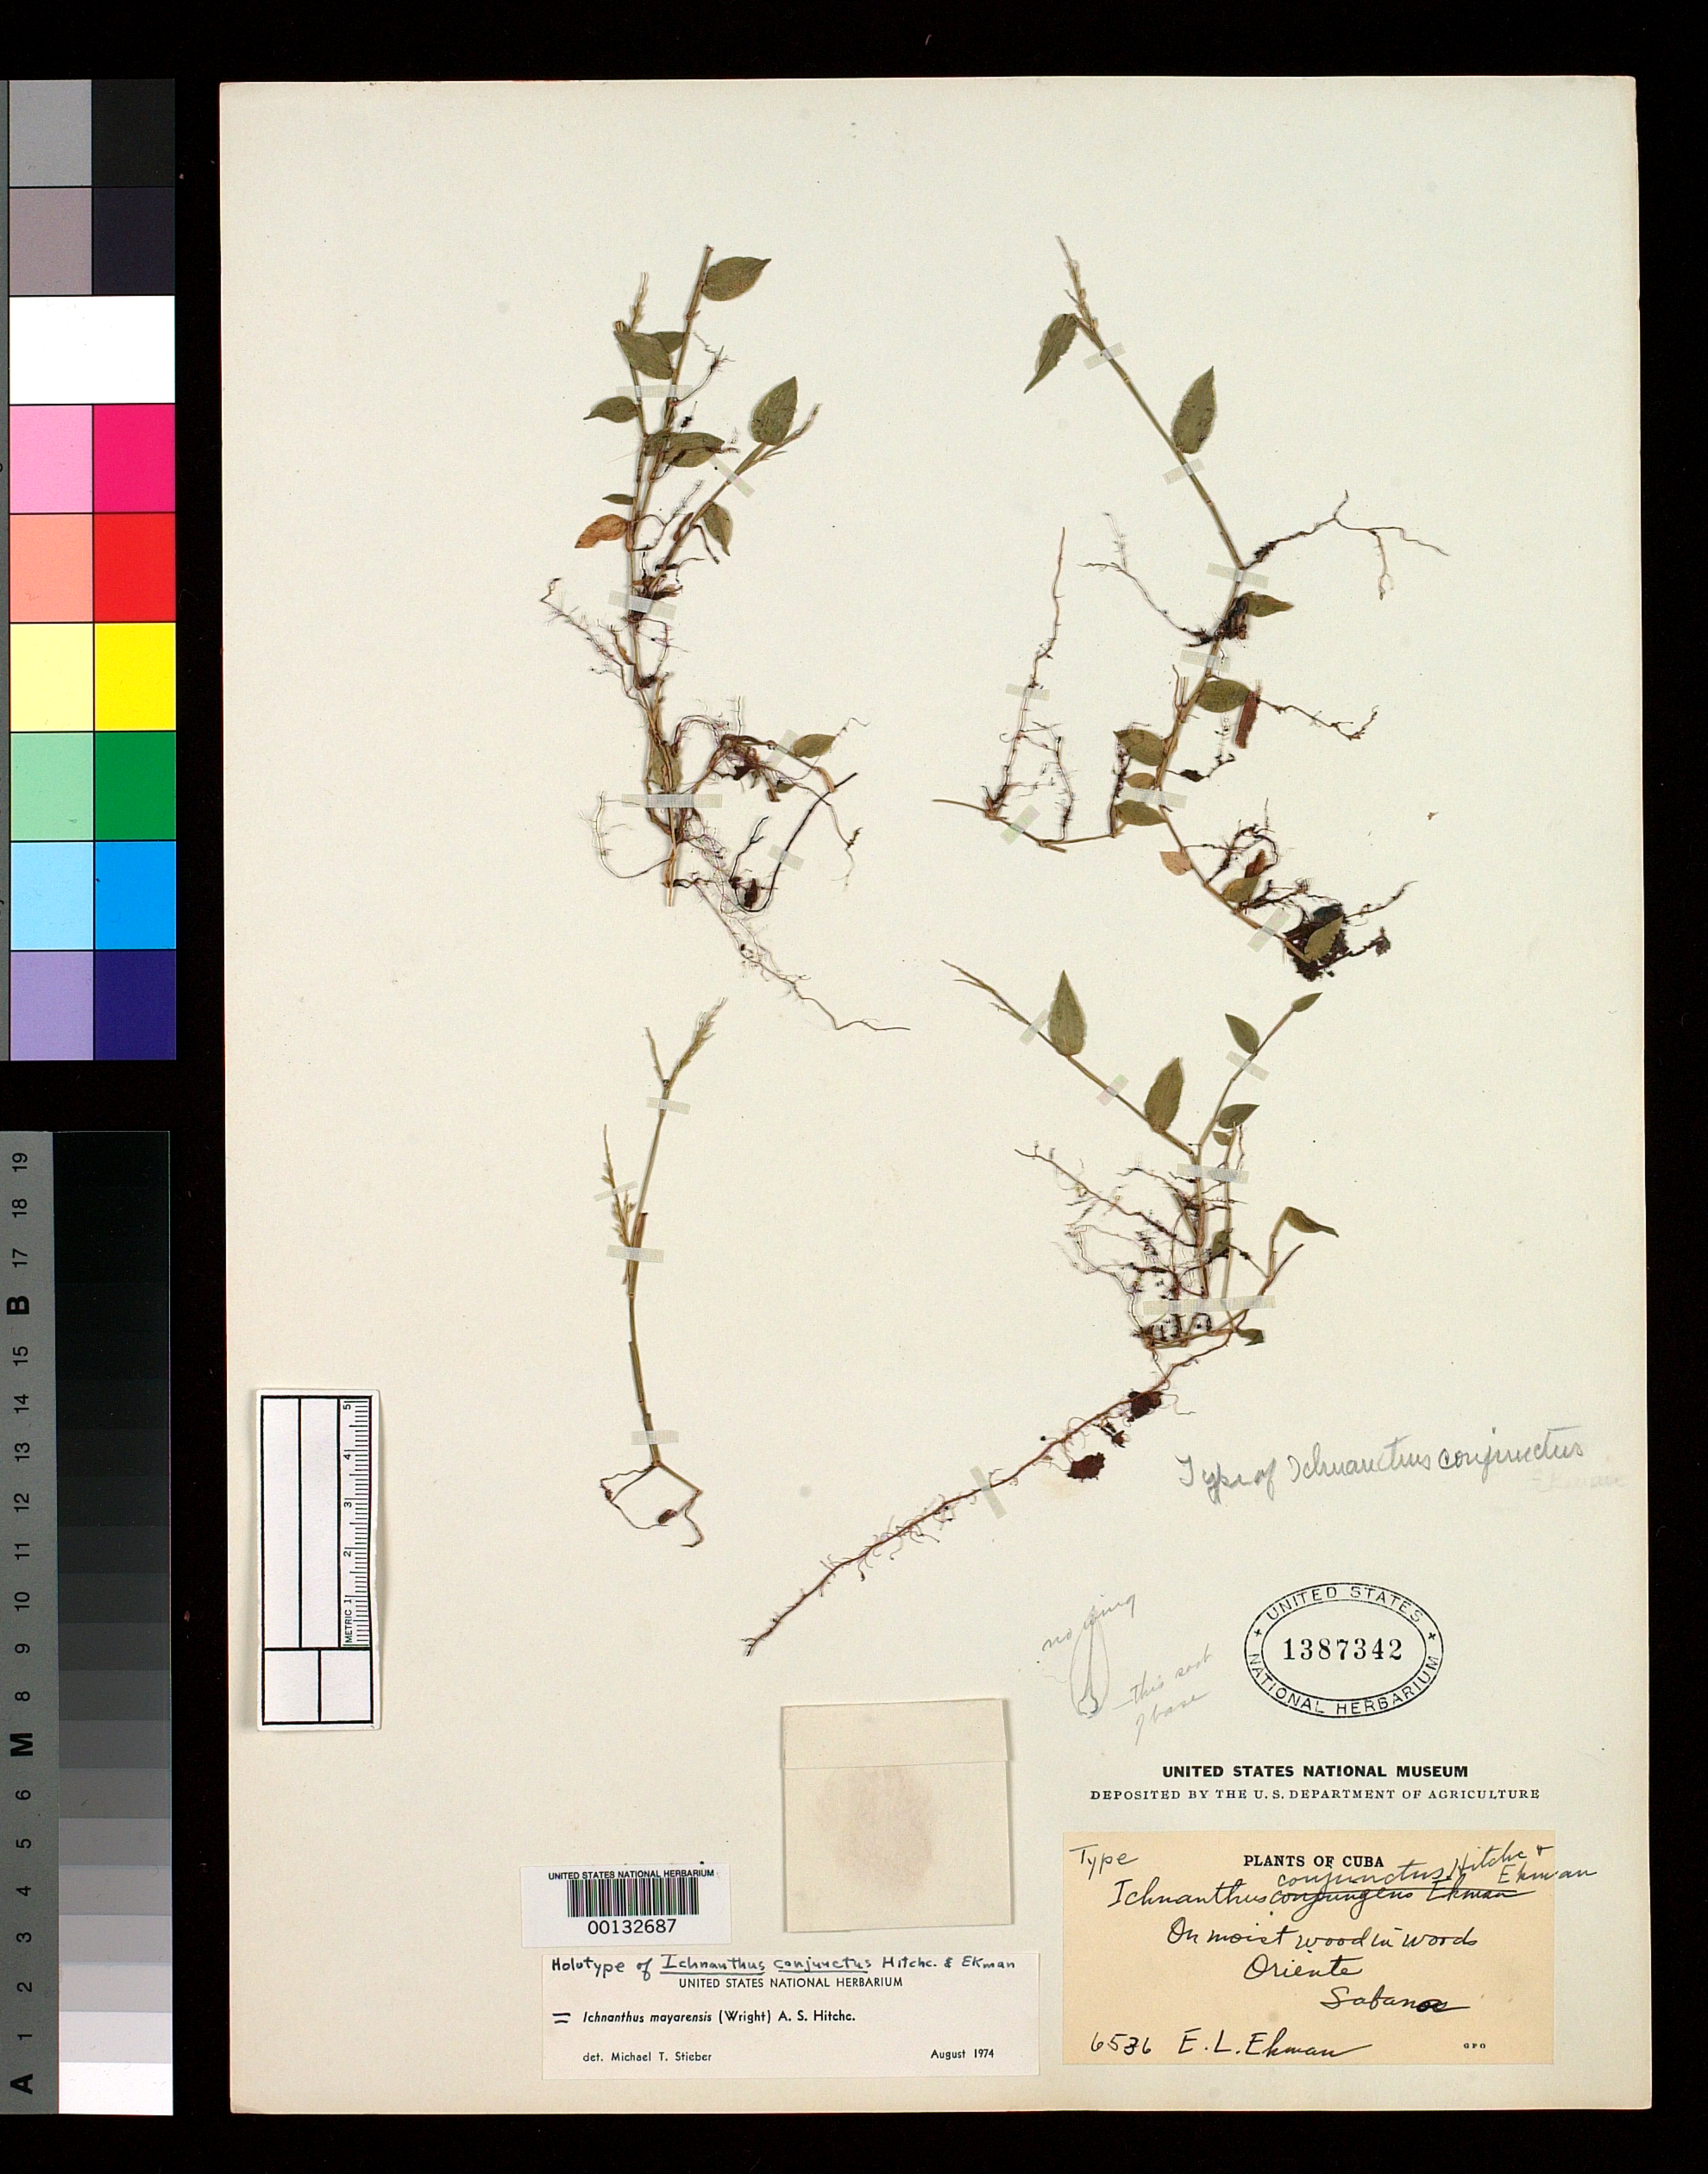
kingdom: Plantae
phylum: Tracheophyta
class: Liliopsida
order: Poales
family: Poaceae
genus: Ichnanthus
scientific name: Ichnanthus conjunctus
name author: Hitchc. & Ekman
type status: Holotype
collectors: E. L. Ekman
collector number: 6536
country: Cuba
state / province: Oriente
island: Greater Antilles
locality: Oriente, Sabana.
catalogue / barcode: US 1387342